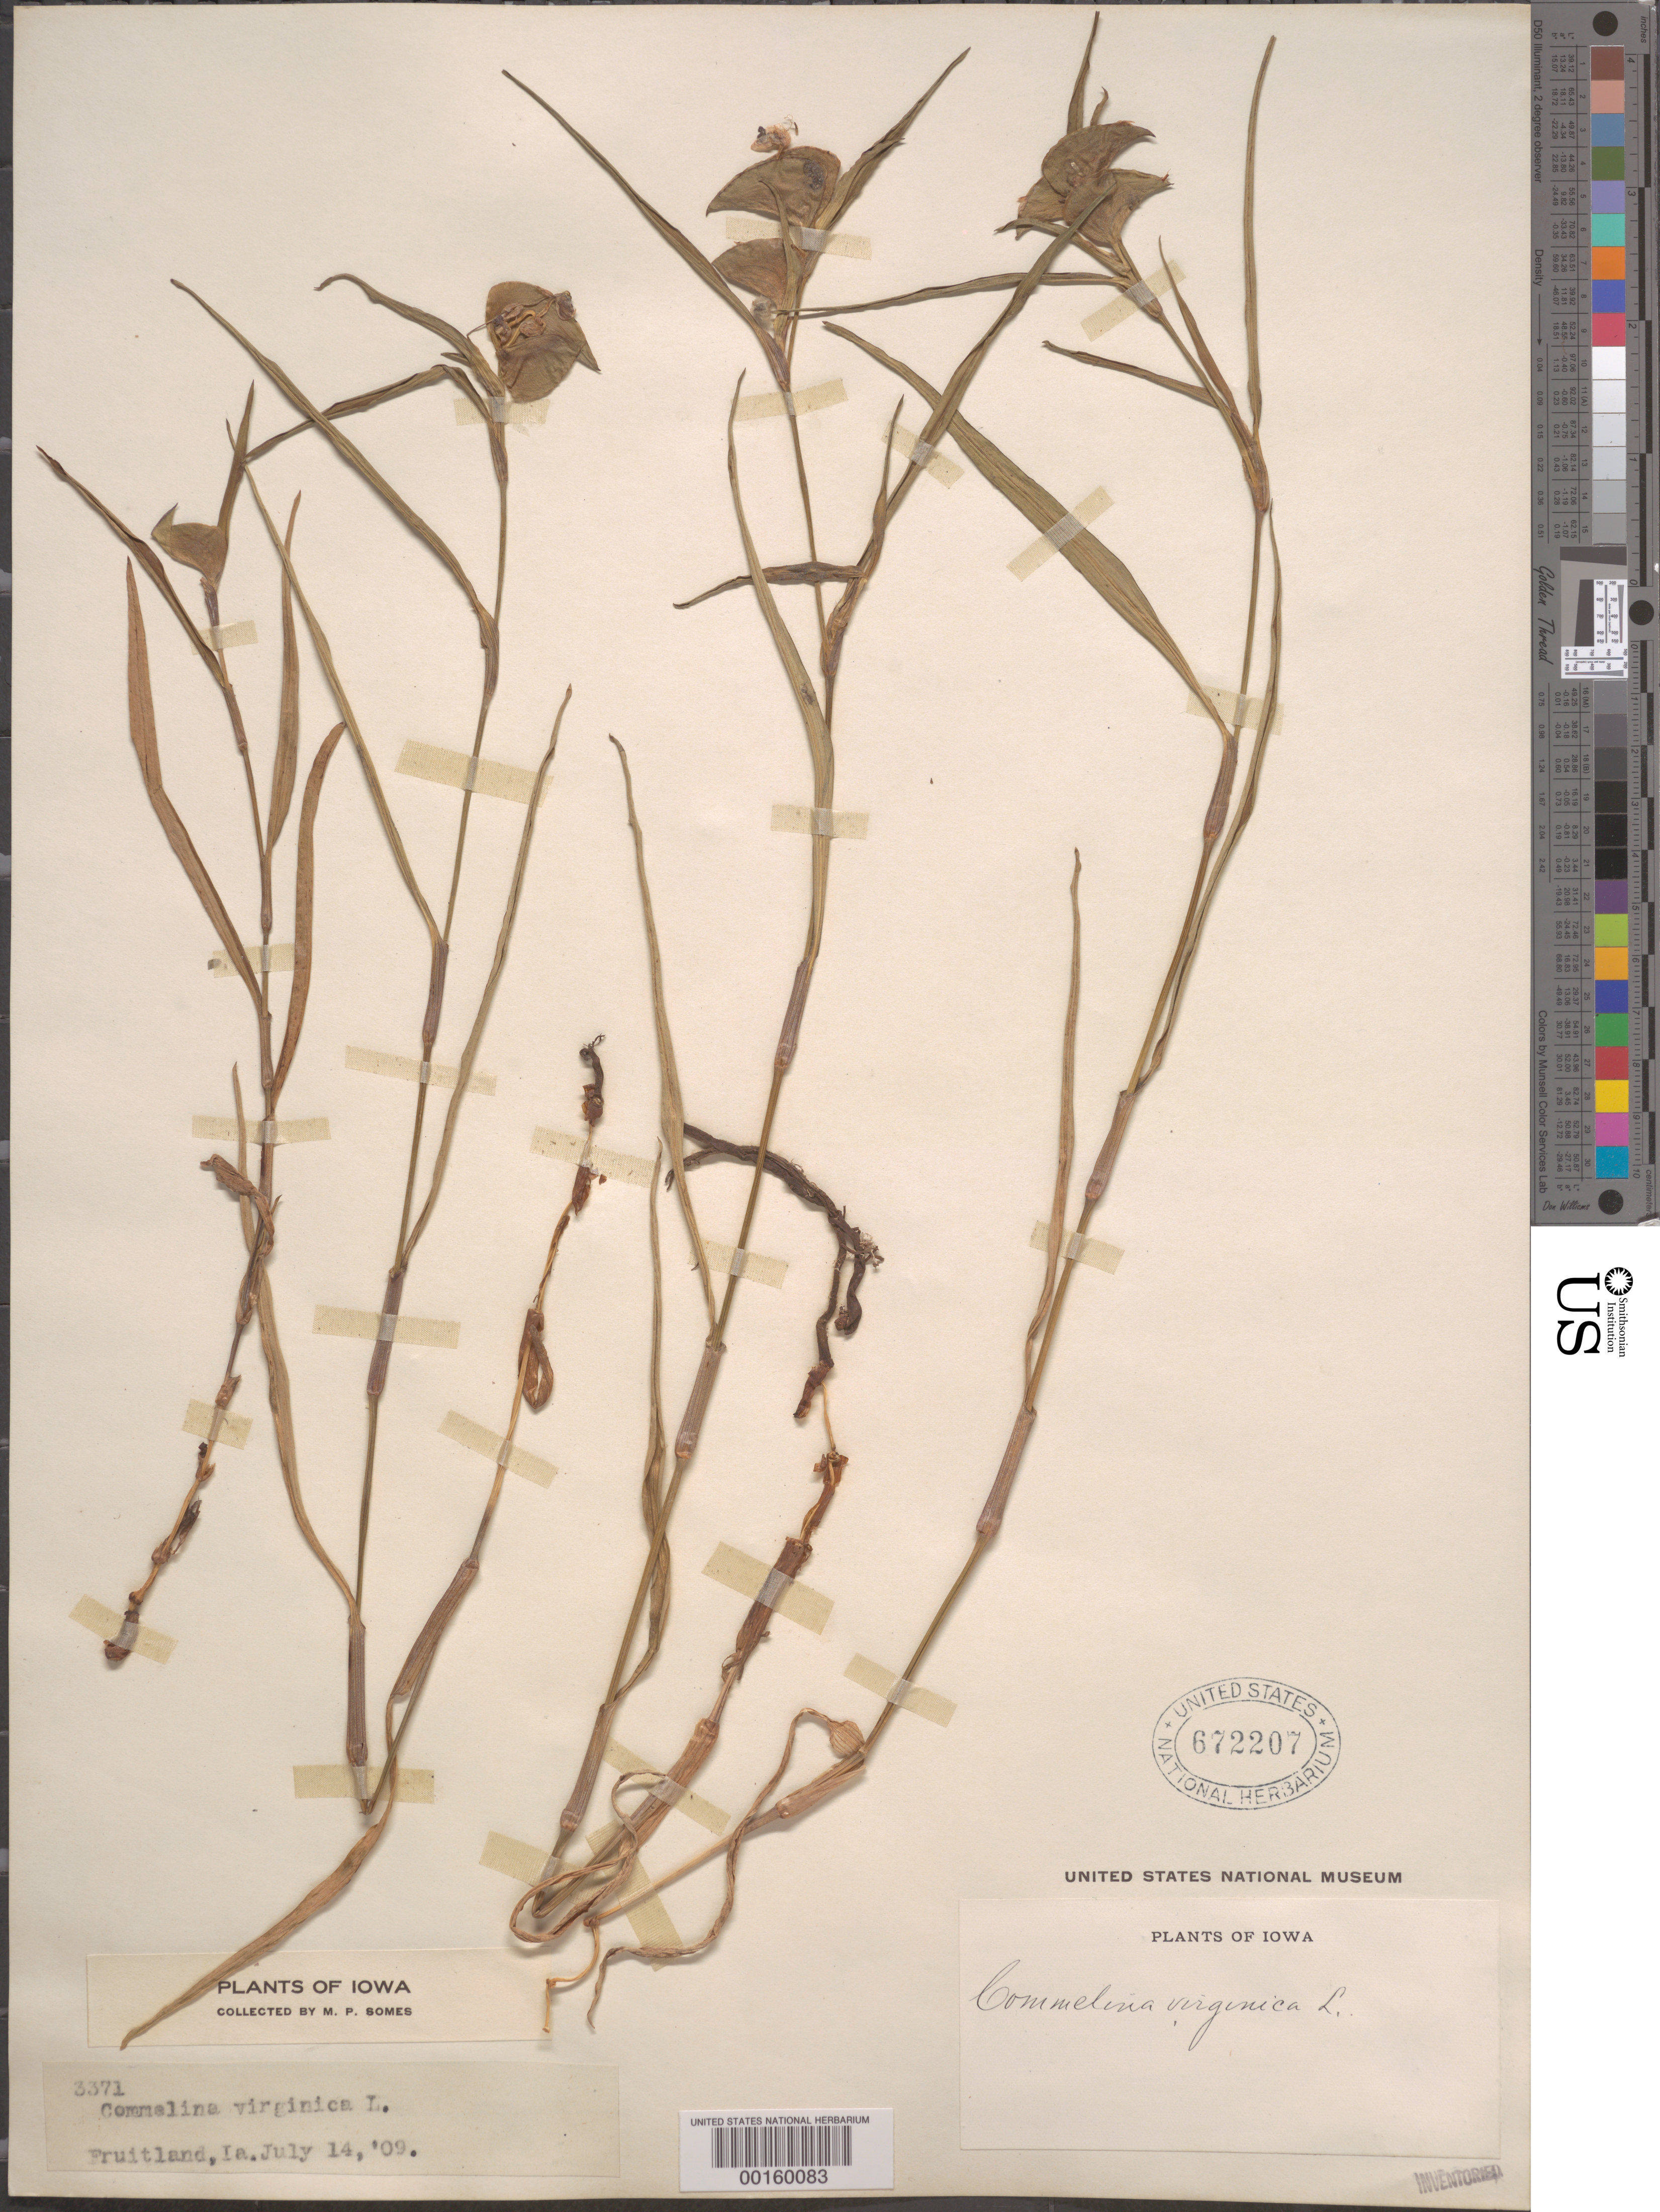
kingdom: Plantae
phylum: Tracheophyta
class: Liliopsida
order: Commelinales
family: Commelinaceae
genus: Commelina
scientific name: Commelina erecta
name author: L.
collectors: M. Somes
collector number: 3371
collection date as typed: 14 Jul 1909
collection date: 1909-07-14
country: United States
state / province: Iowa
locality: Fruitland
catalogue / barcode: US 672207